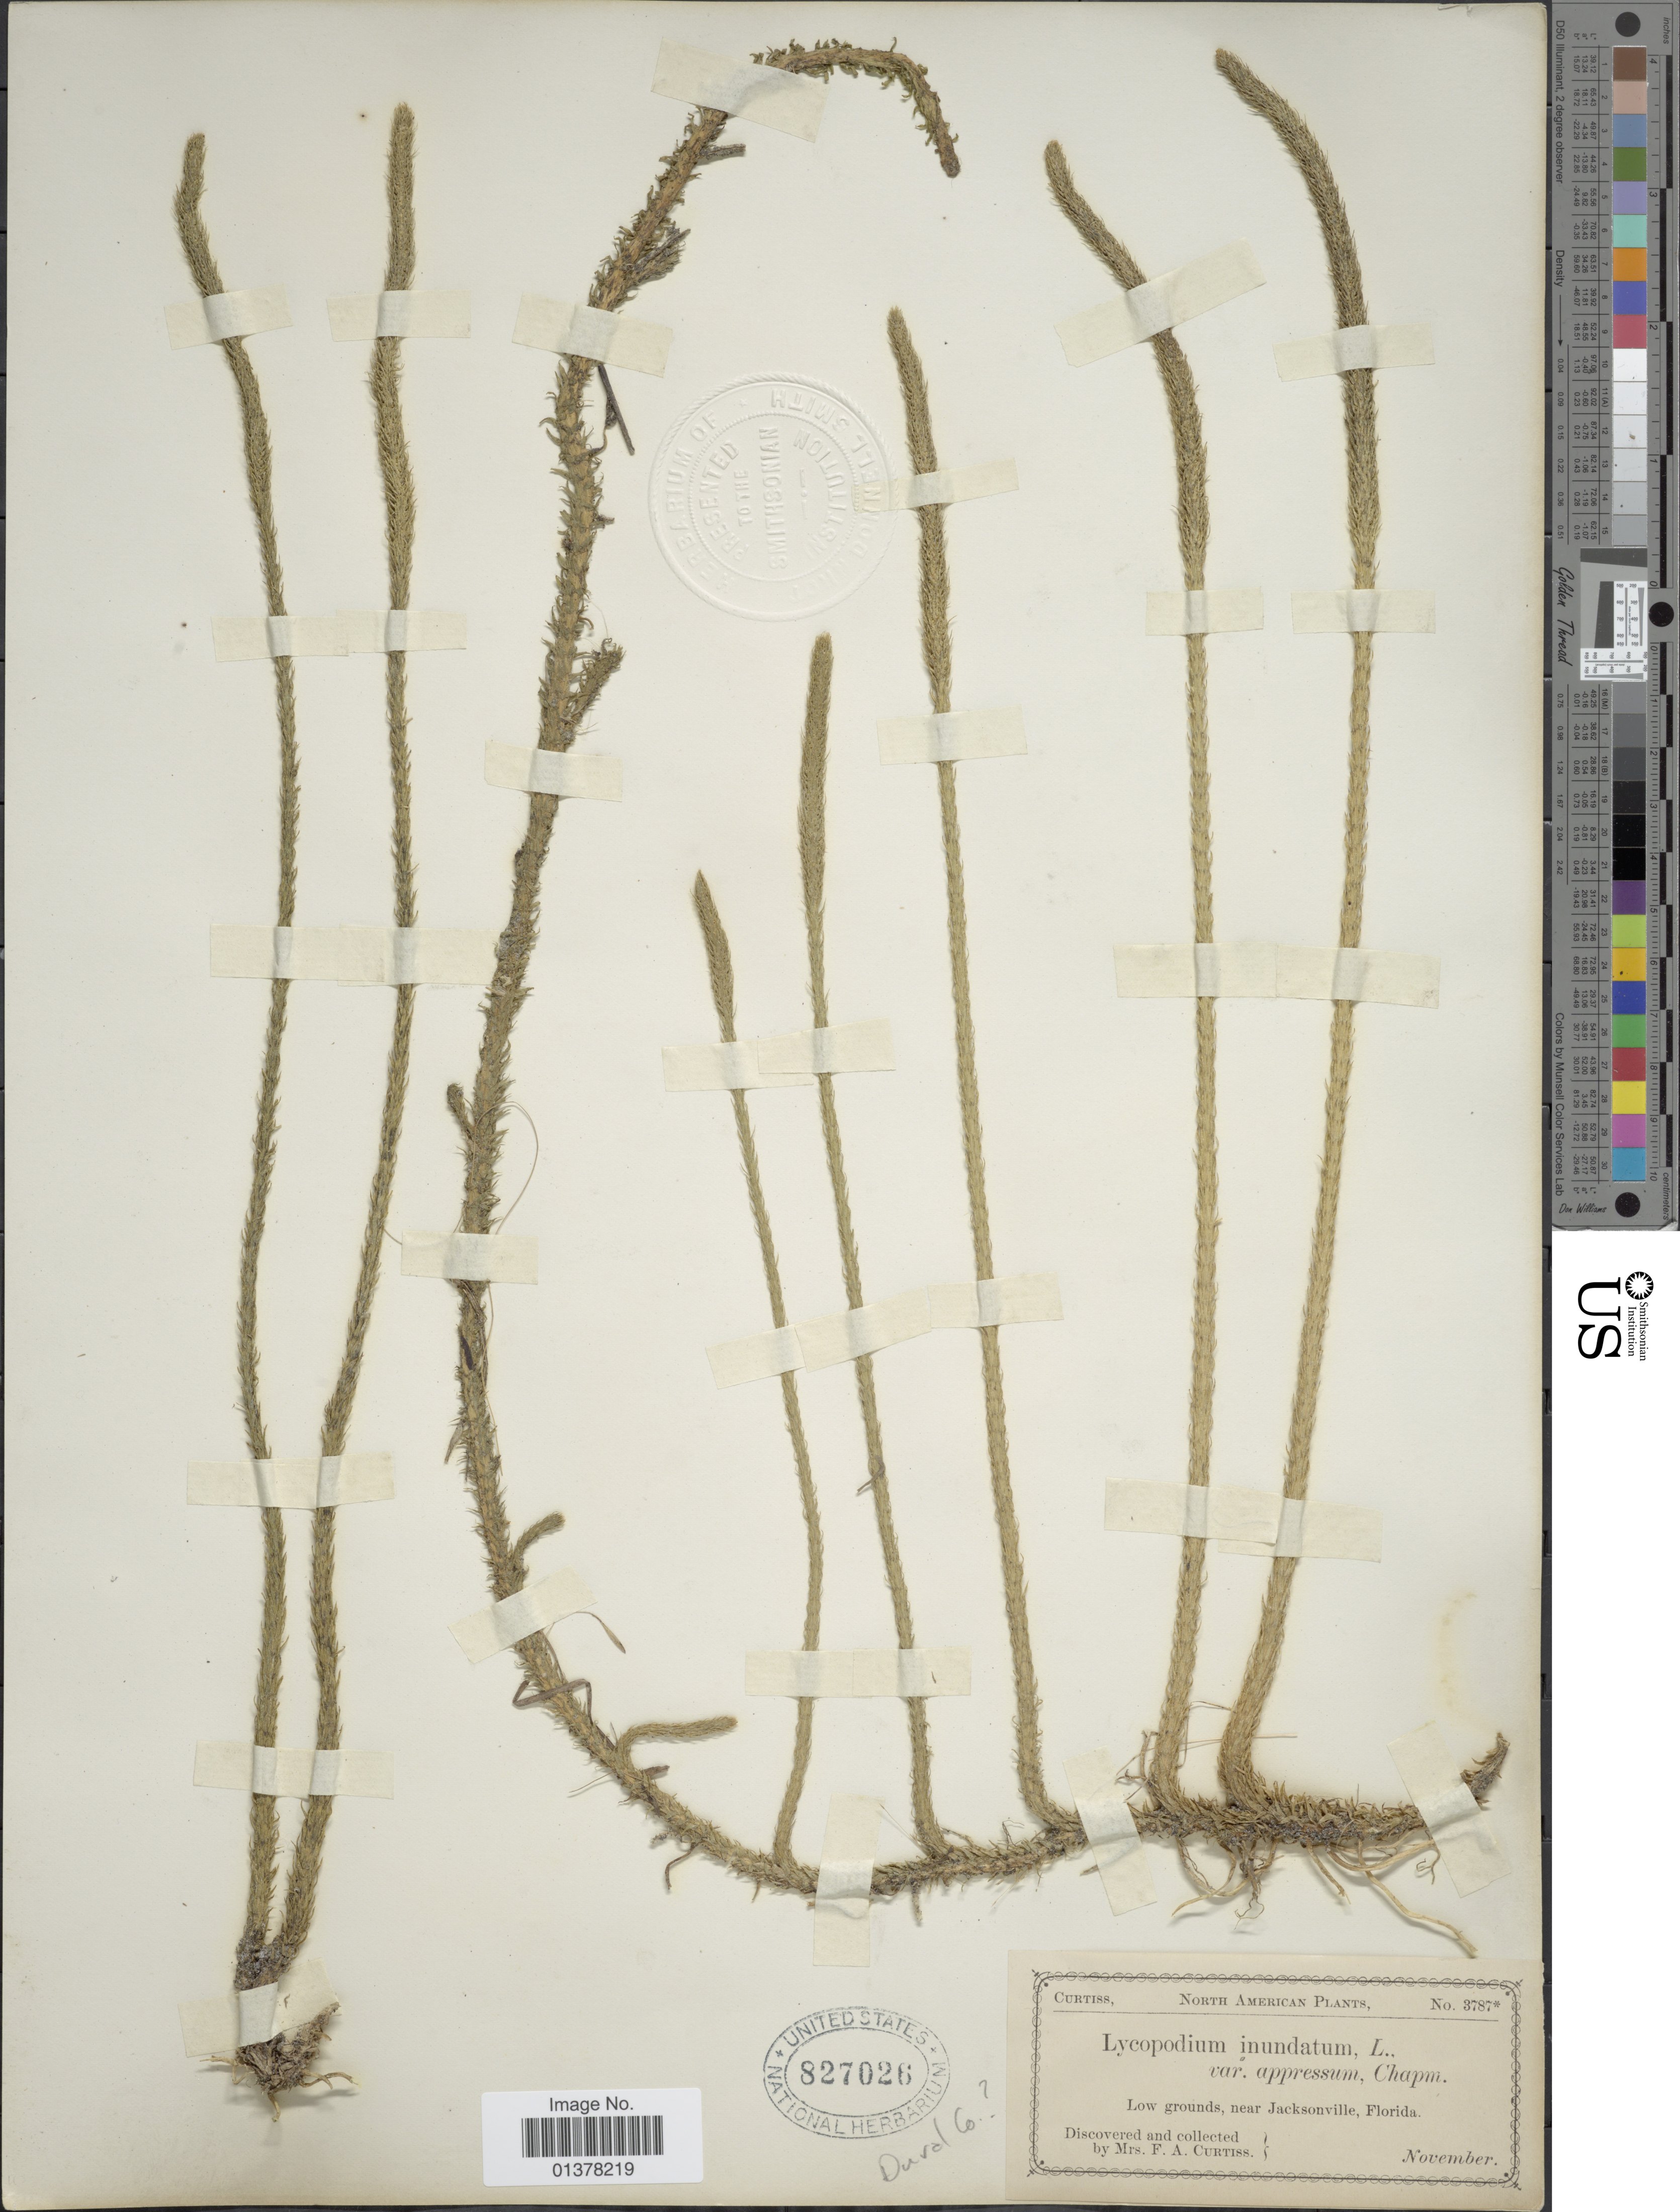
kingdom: Plantae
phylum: Tracheophyta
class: Lycopodiopsida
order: Lycopodiales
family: Lycopodiaceae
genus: Lycopodiella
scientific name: Lycopodiella appressa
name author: (Chapm.) Cranfill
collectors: F. A. Curtiss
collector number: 3787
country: United States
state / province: Florida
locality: In a low field near Jacksonville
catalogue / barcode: US 827026